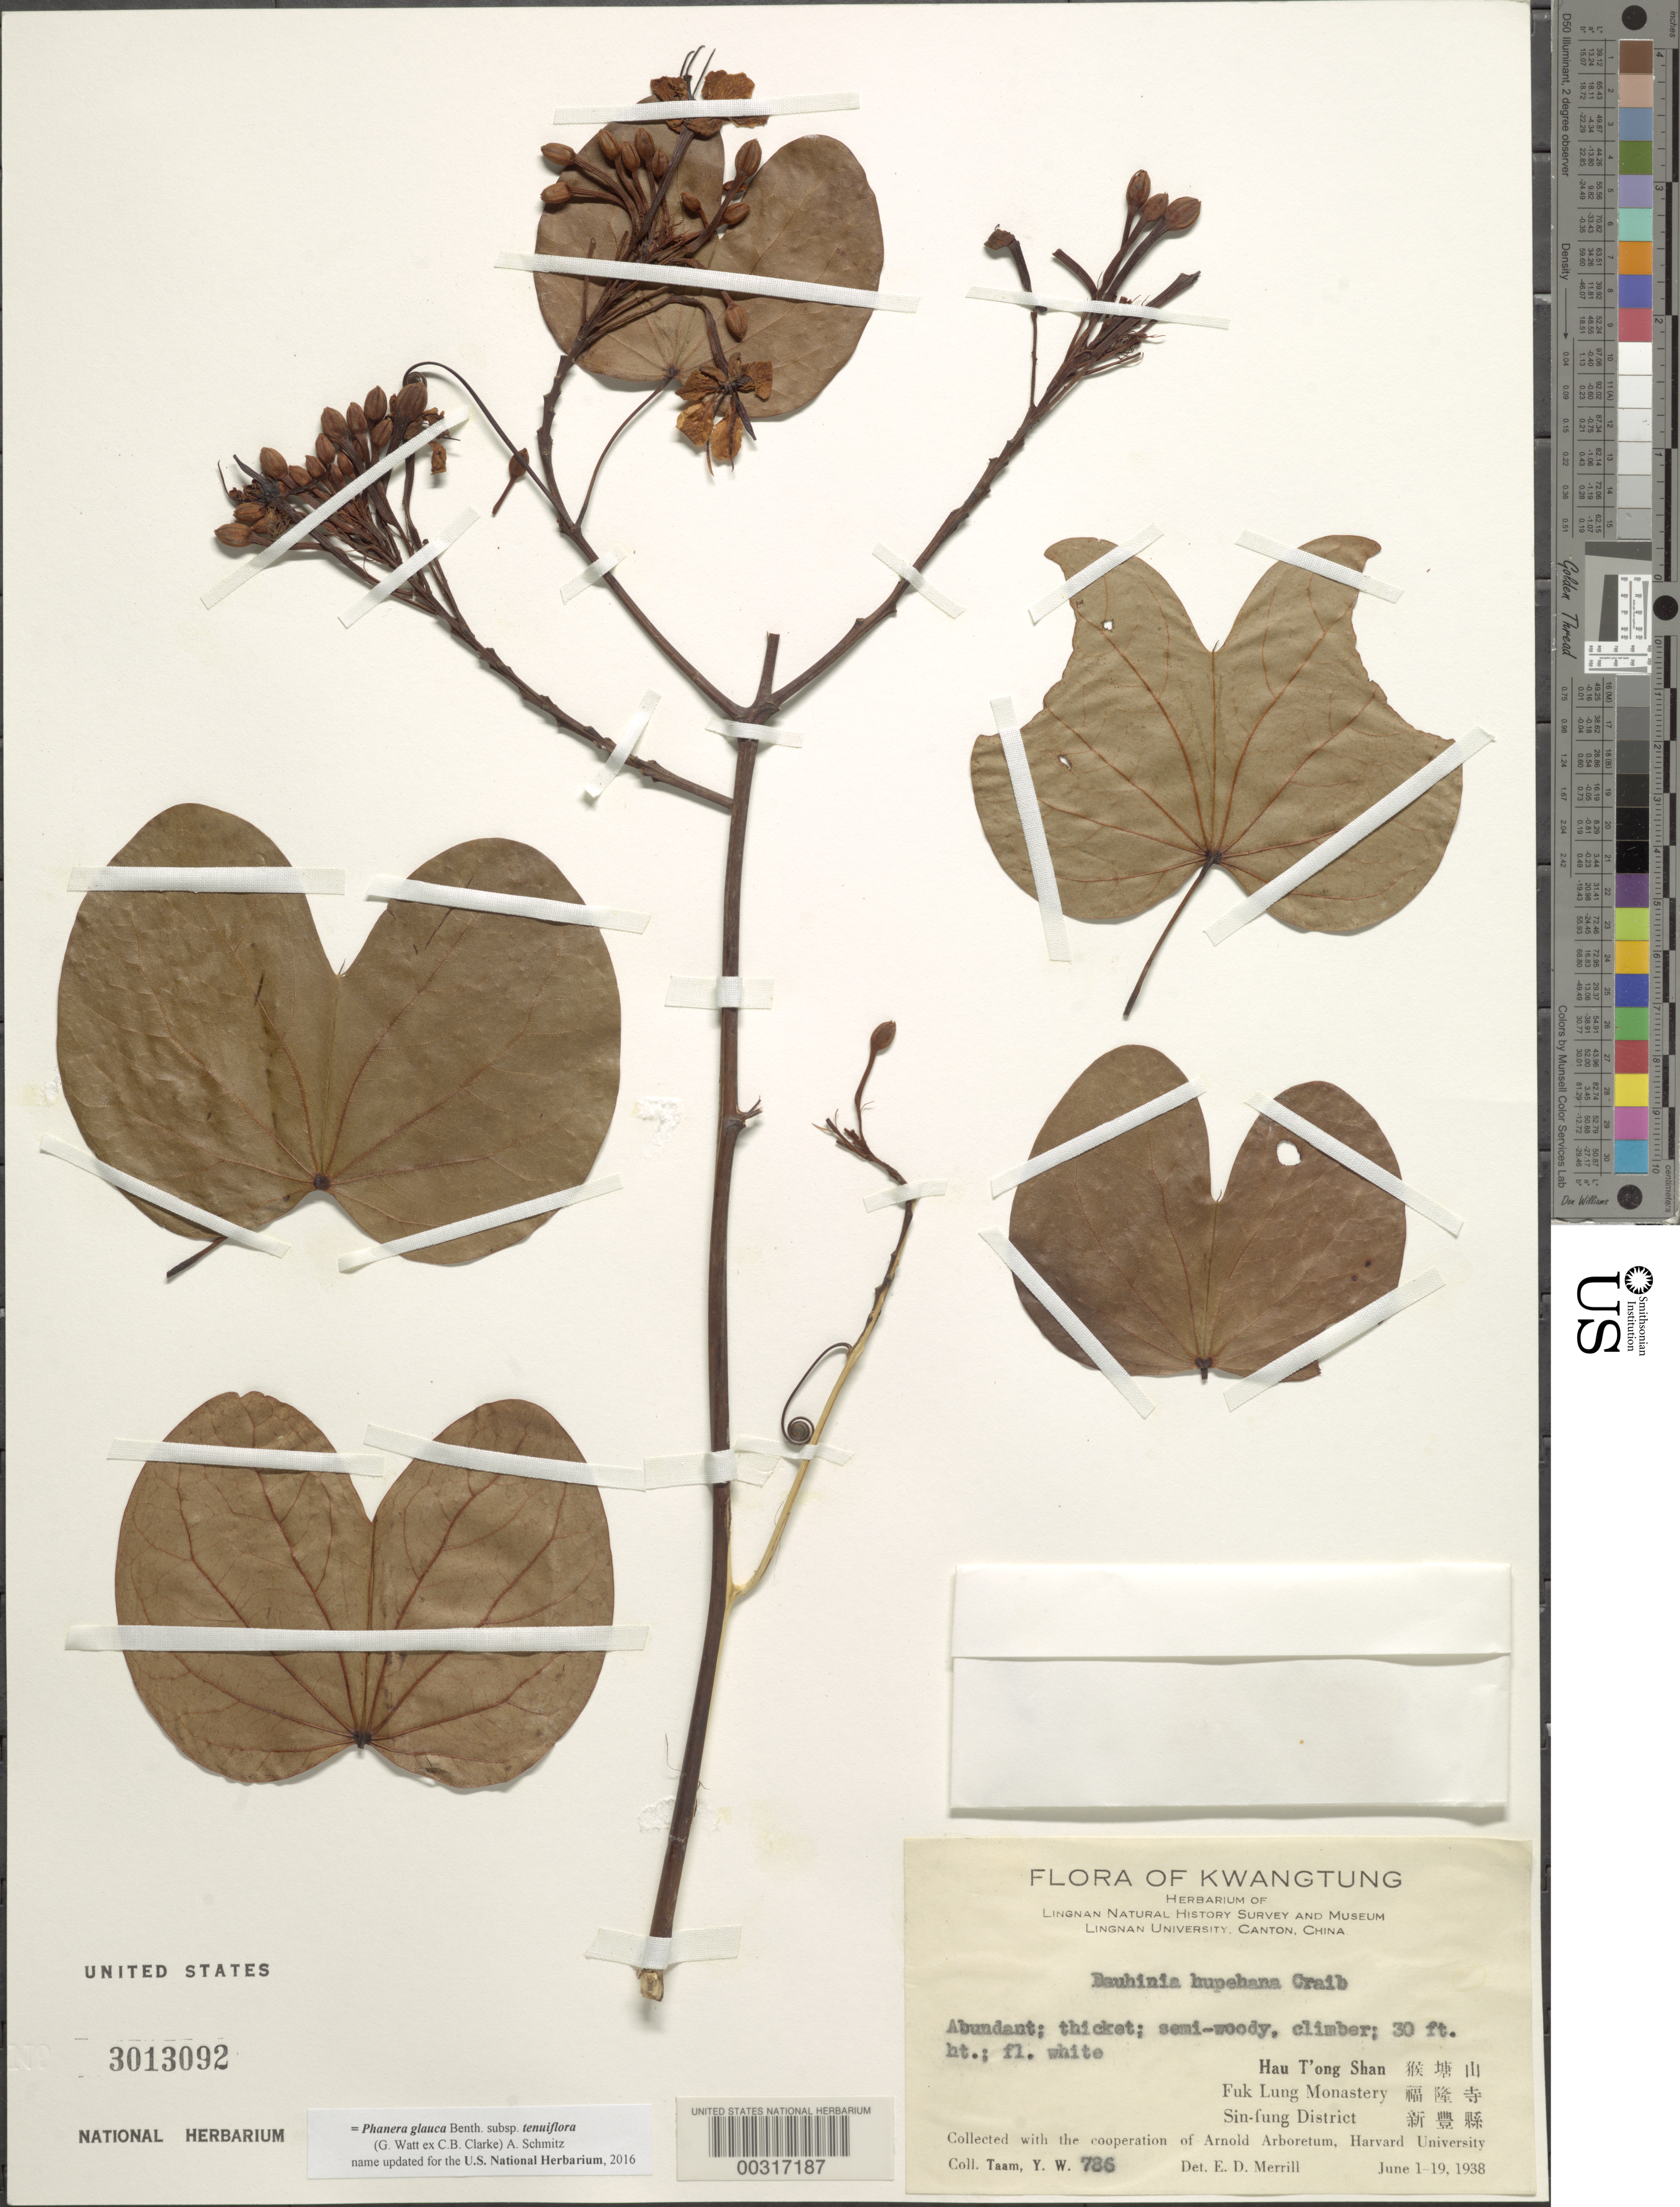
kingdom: Plantae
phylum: Tracheophyta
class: Magnoliopsida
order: Fabales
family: Fabaceae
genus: Phanera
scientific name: Phanera glauca subsp. tenuiflora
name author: (Watt ex C.B. Clarke) A.Schmitz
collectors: Y. W. Taam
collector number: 786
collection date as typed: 01 Jun 1938 to 19 Jun 1938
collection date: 1938-06-01/1938-06-19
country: China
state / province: Guangdong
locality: Sin fung dist., hau t'ong shan, fuk long monastery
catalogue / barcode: US 3013092